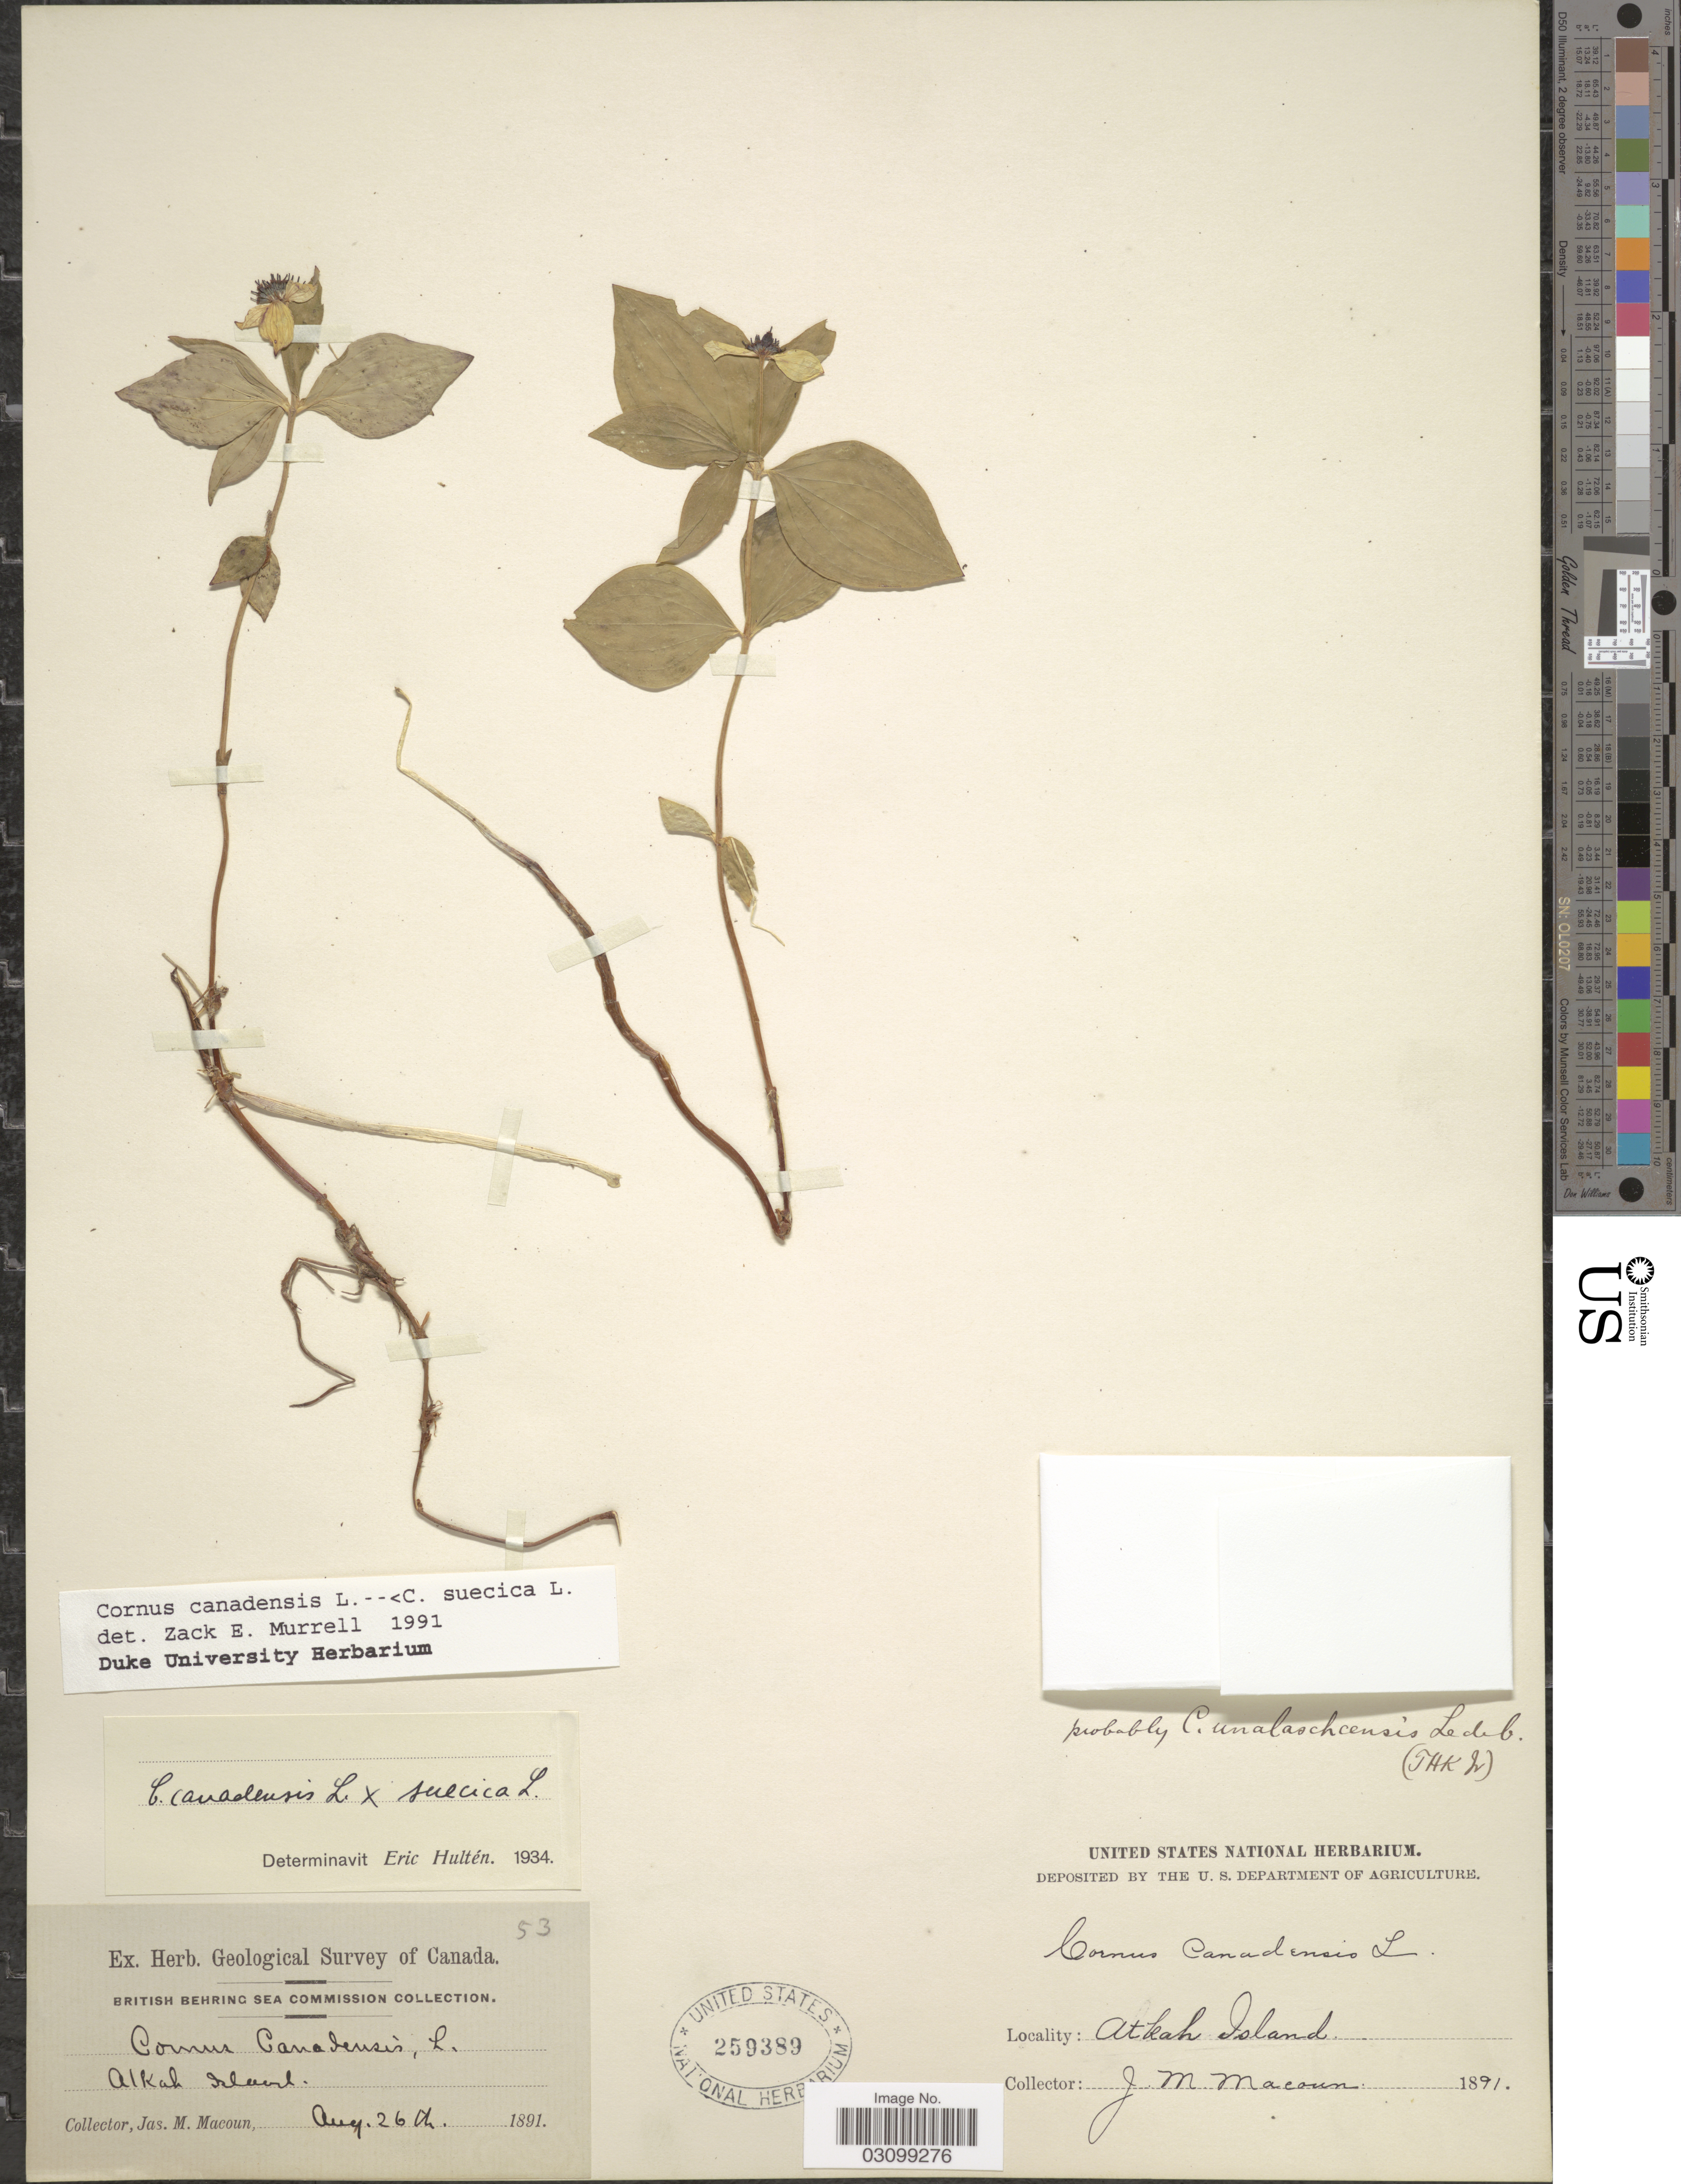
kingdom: Plantae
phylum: Tracheophyta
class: Magnoliopsida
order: Cornales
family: Cornaceae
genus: Cornus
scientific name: Cornus sp.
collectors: J. M. Macoun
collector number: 53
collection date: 1891-08-26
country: United States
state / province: Alaska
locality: Atkah Island.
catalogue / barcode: US 259389